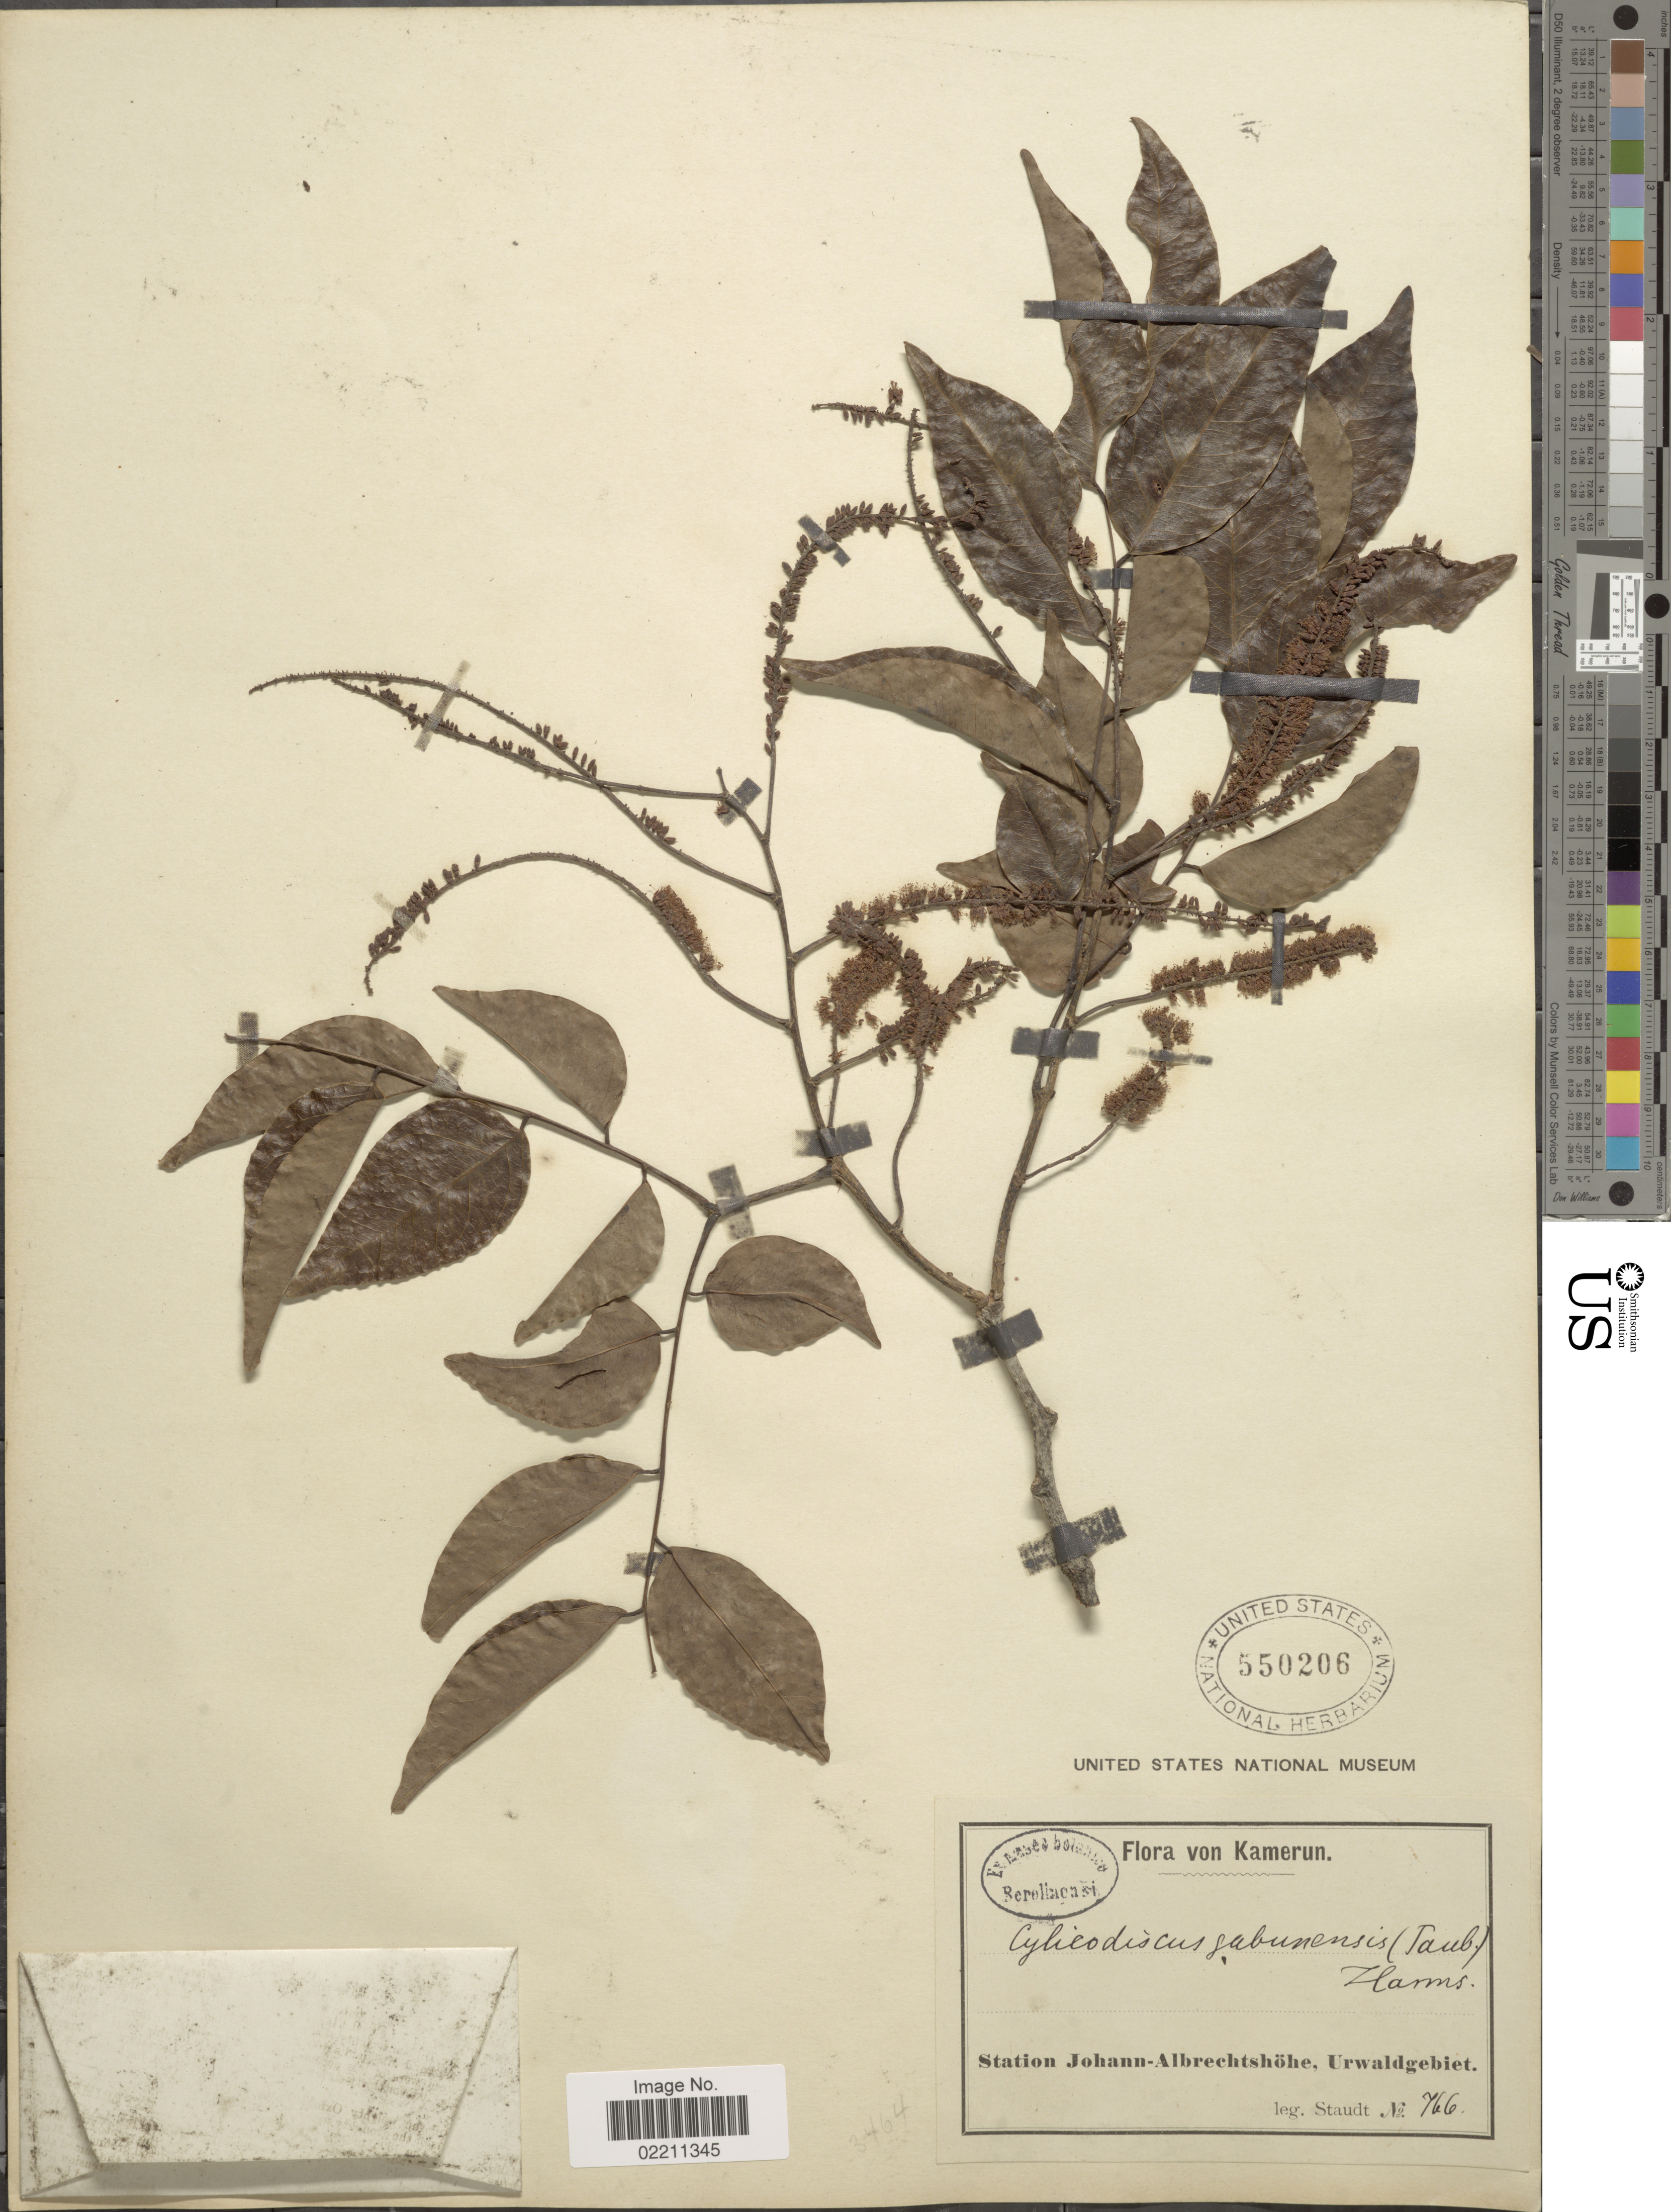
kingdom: Plantae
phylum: Tracheophyta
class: Magnoliopsida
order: Fabales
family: Fabaceae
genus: Cylicodiscus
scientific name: Cylicodiscus gabunensis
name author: Harms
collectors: -. Staudt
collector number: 766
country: Cameroon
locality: Kamerun, Station Johann-Albrechtshohe, Urwaldgebiet.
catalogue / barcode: US 550206